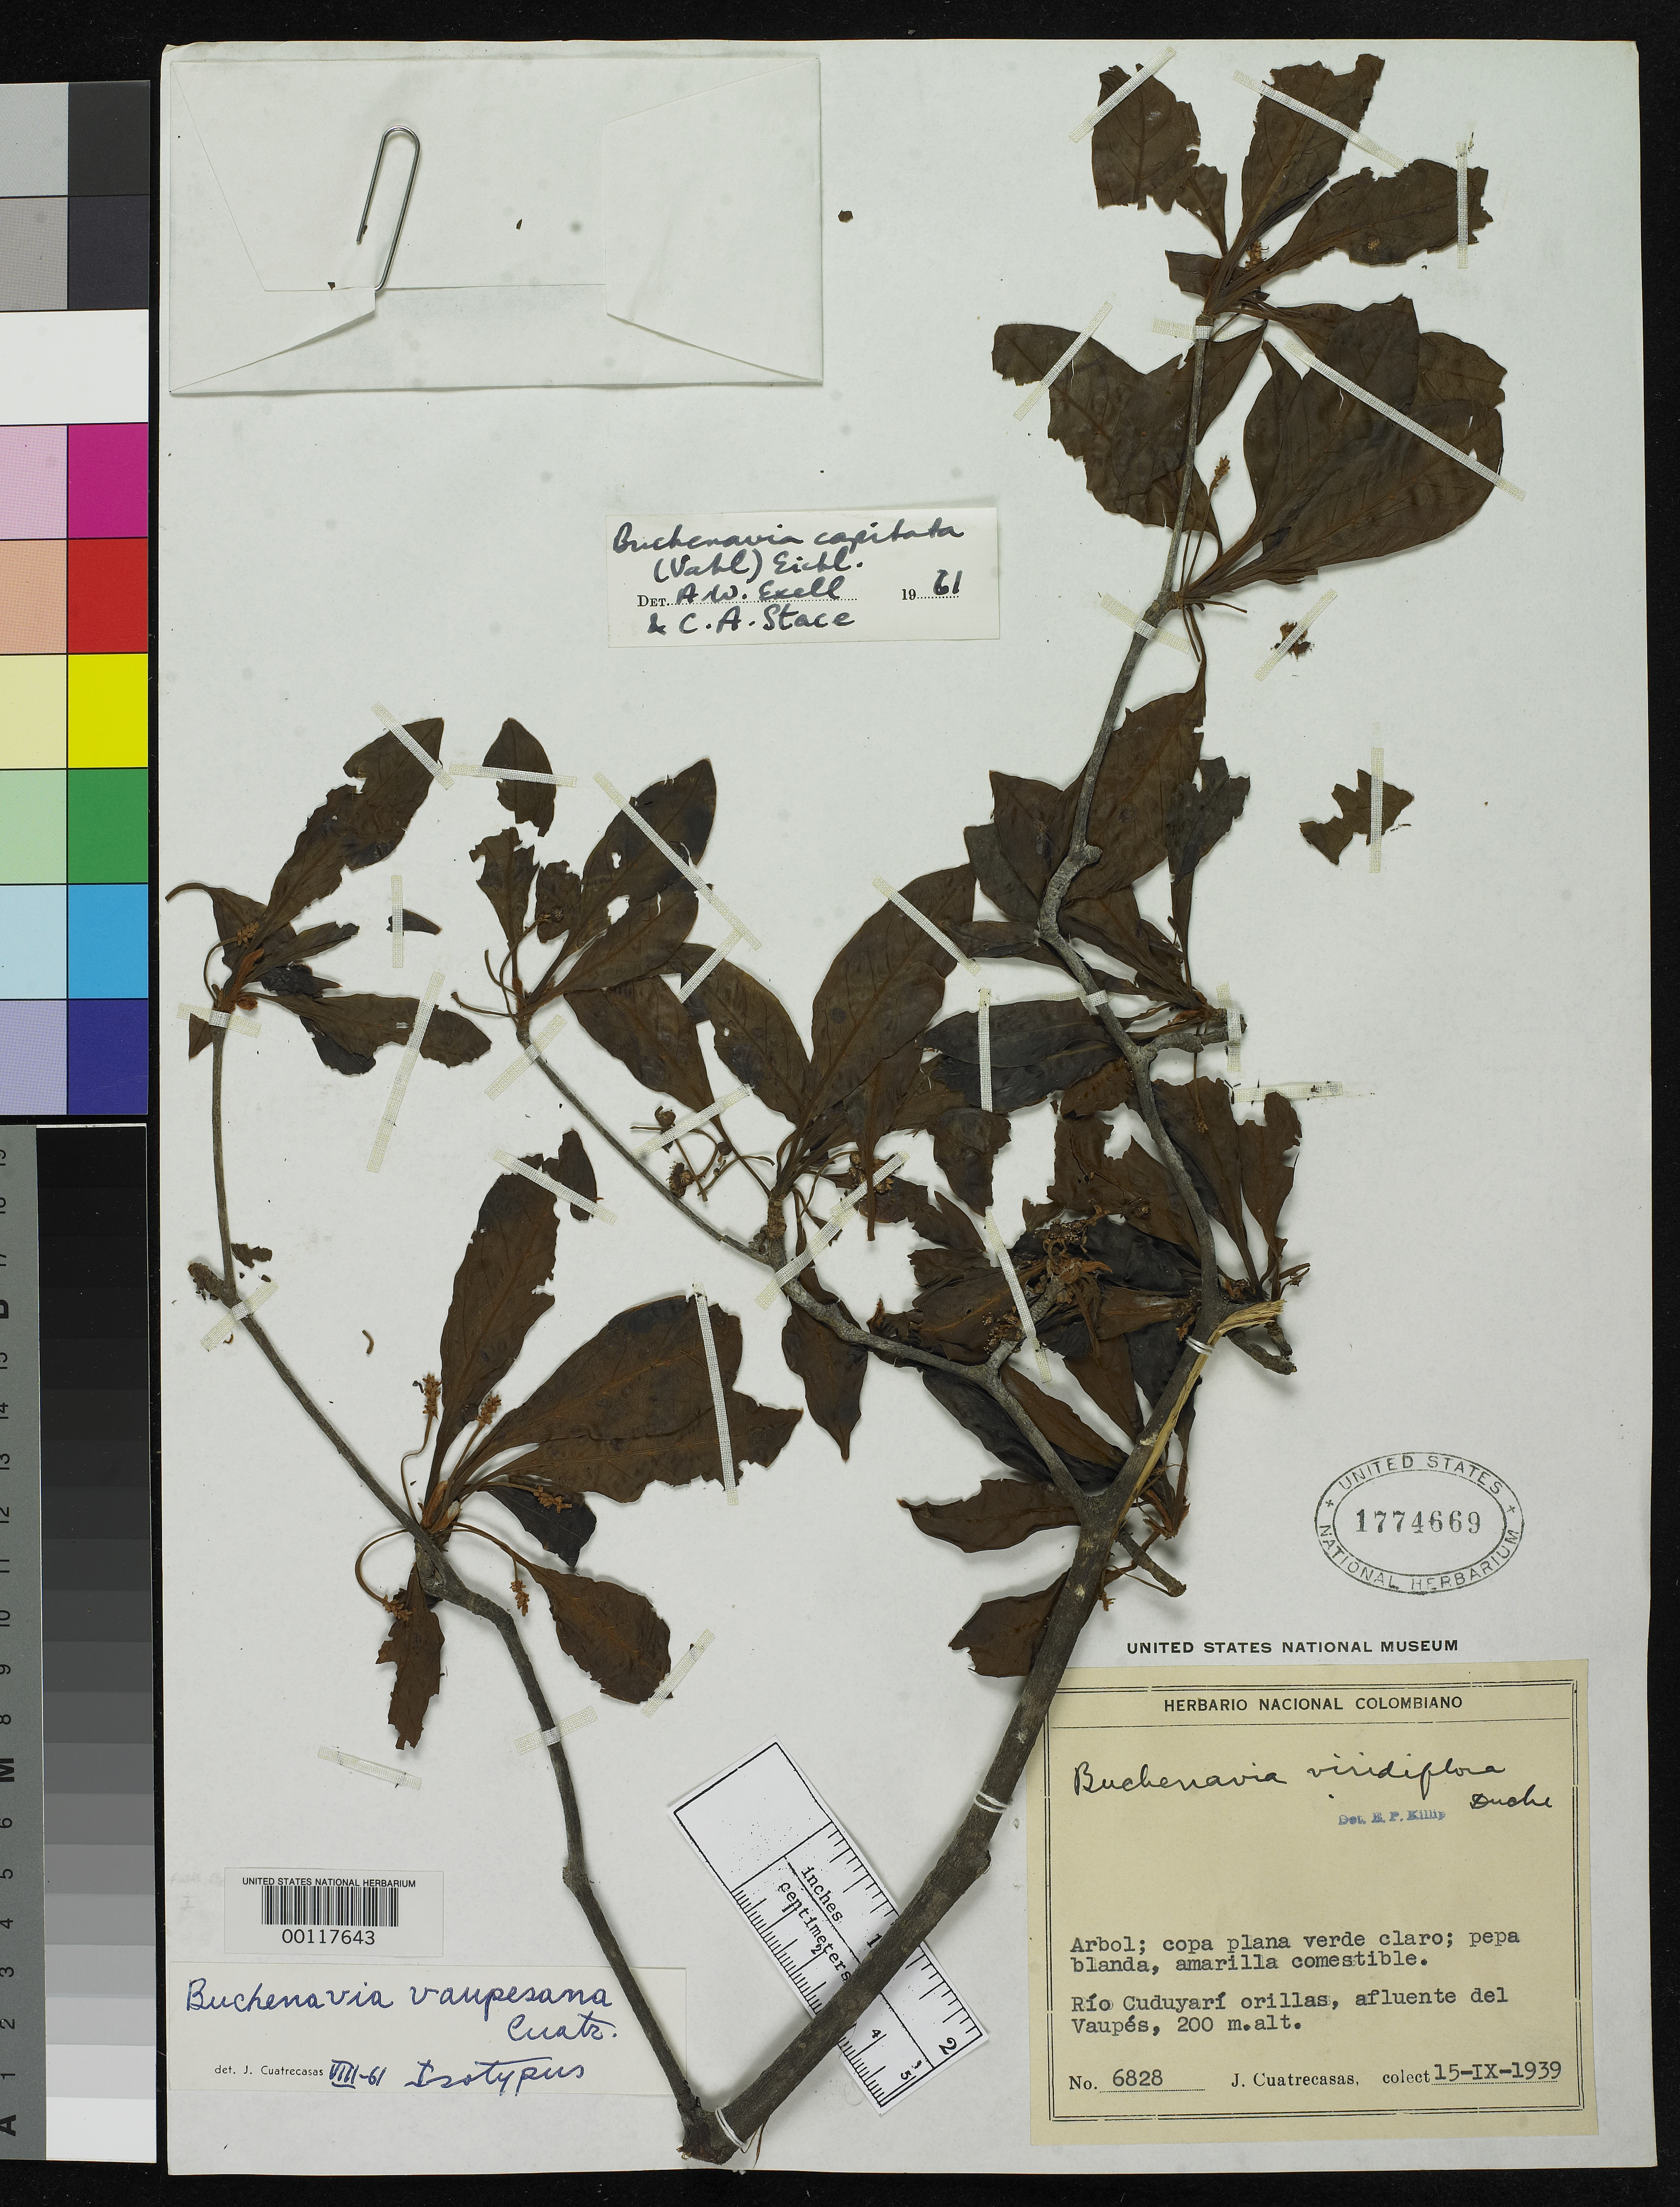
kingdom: Plantae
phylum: Tracheophyta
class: Magnoliopsida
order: Myrtales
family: Combretaceae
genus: Buchenavia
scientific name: Buchenavia vaupesana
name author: Cuatrec.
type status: Isotype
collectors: J. Cuatrecasas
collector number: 6828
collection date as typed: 15 Sep 1939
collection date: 1939-09-15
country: Colombia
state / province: Vaupés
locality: Rio Cuduyari.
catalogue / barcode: US 1774669